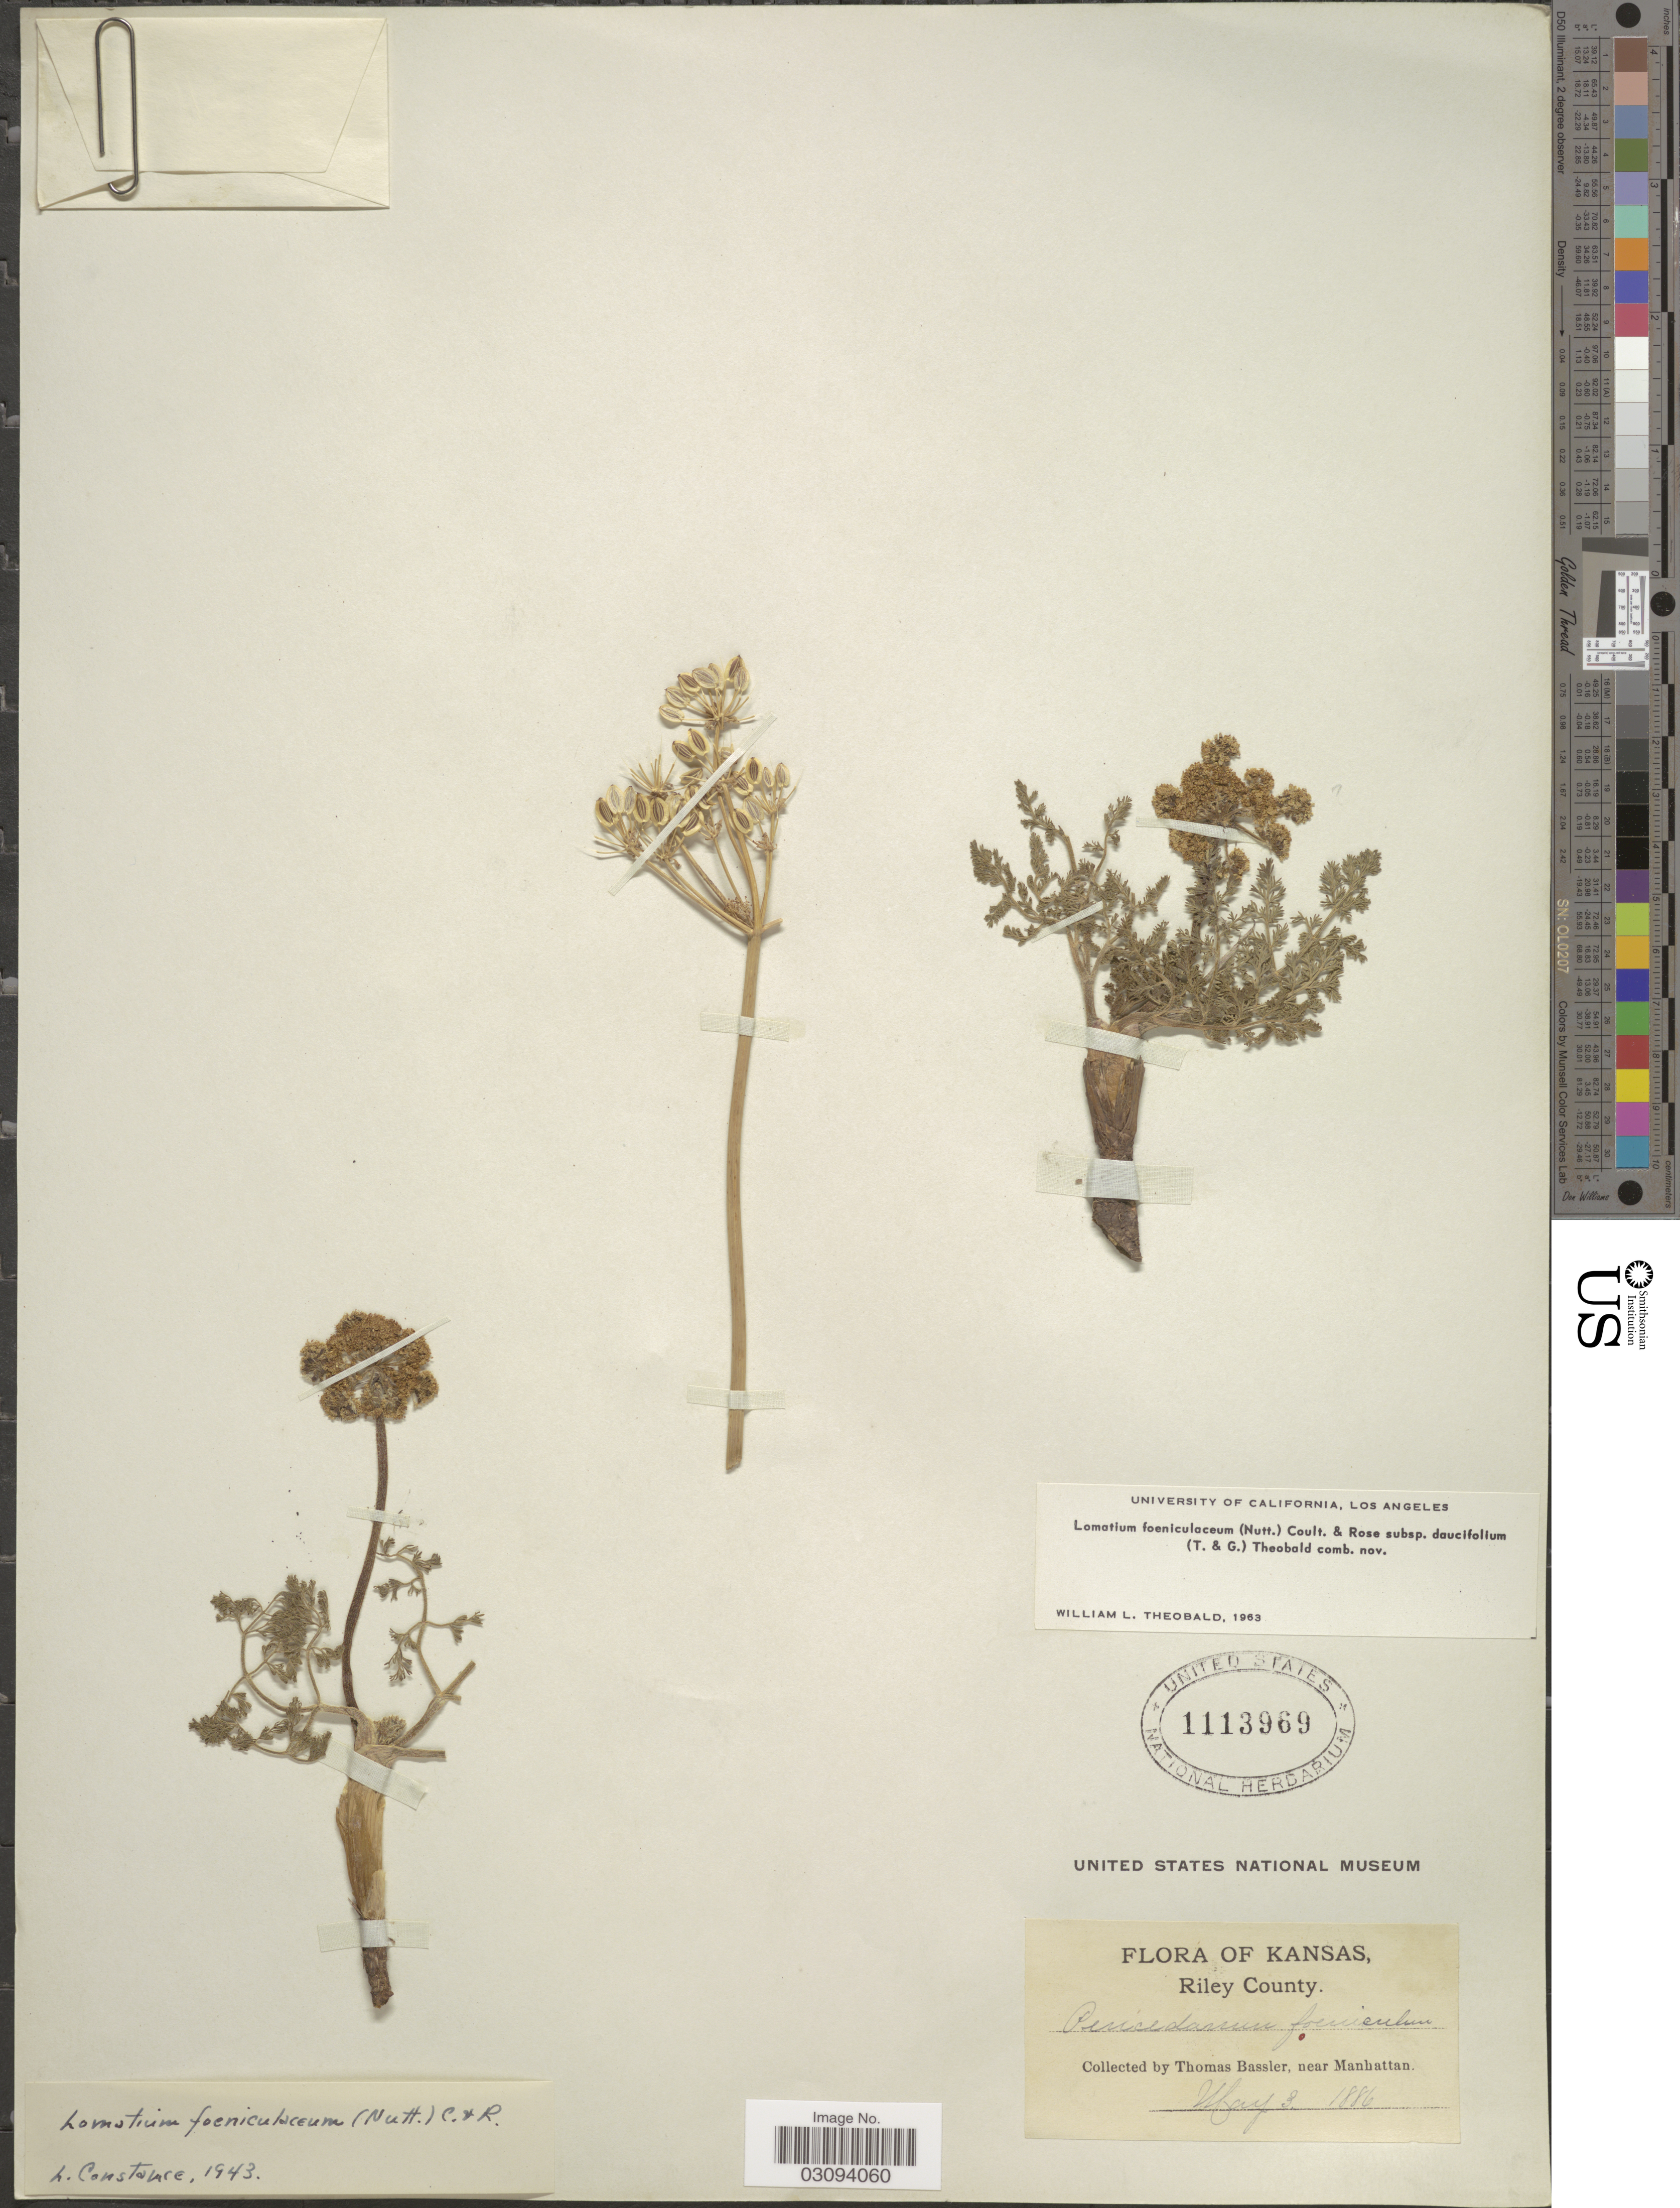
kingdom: Plantae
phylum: Tracheophyta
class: Magnoliopsida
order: Apiales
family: Apiaceae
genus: Lomatium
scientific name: Lomatium foeniculaceum subsp. daucifolium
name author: (Torr. & A. Gray) W.L. Theob.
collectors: T. Bassler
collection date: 1886-05-03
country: United States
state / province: Kansas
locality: Riley County. Near Manhattan.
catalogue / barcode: US 1113969